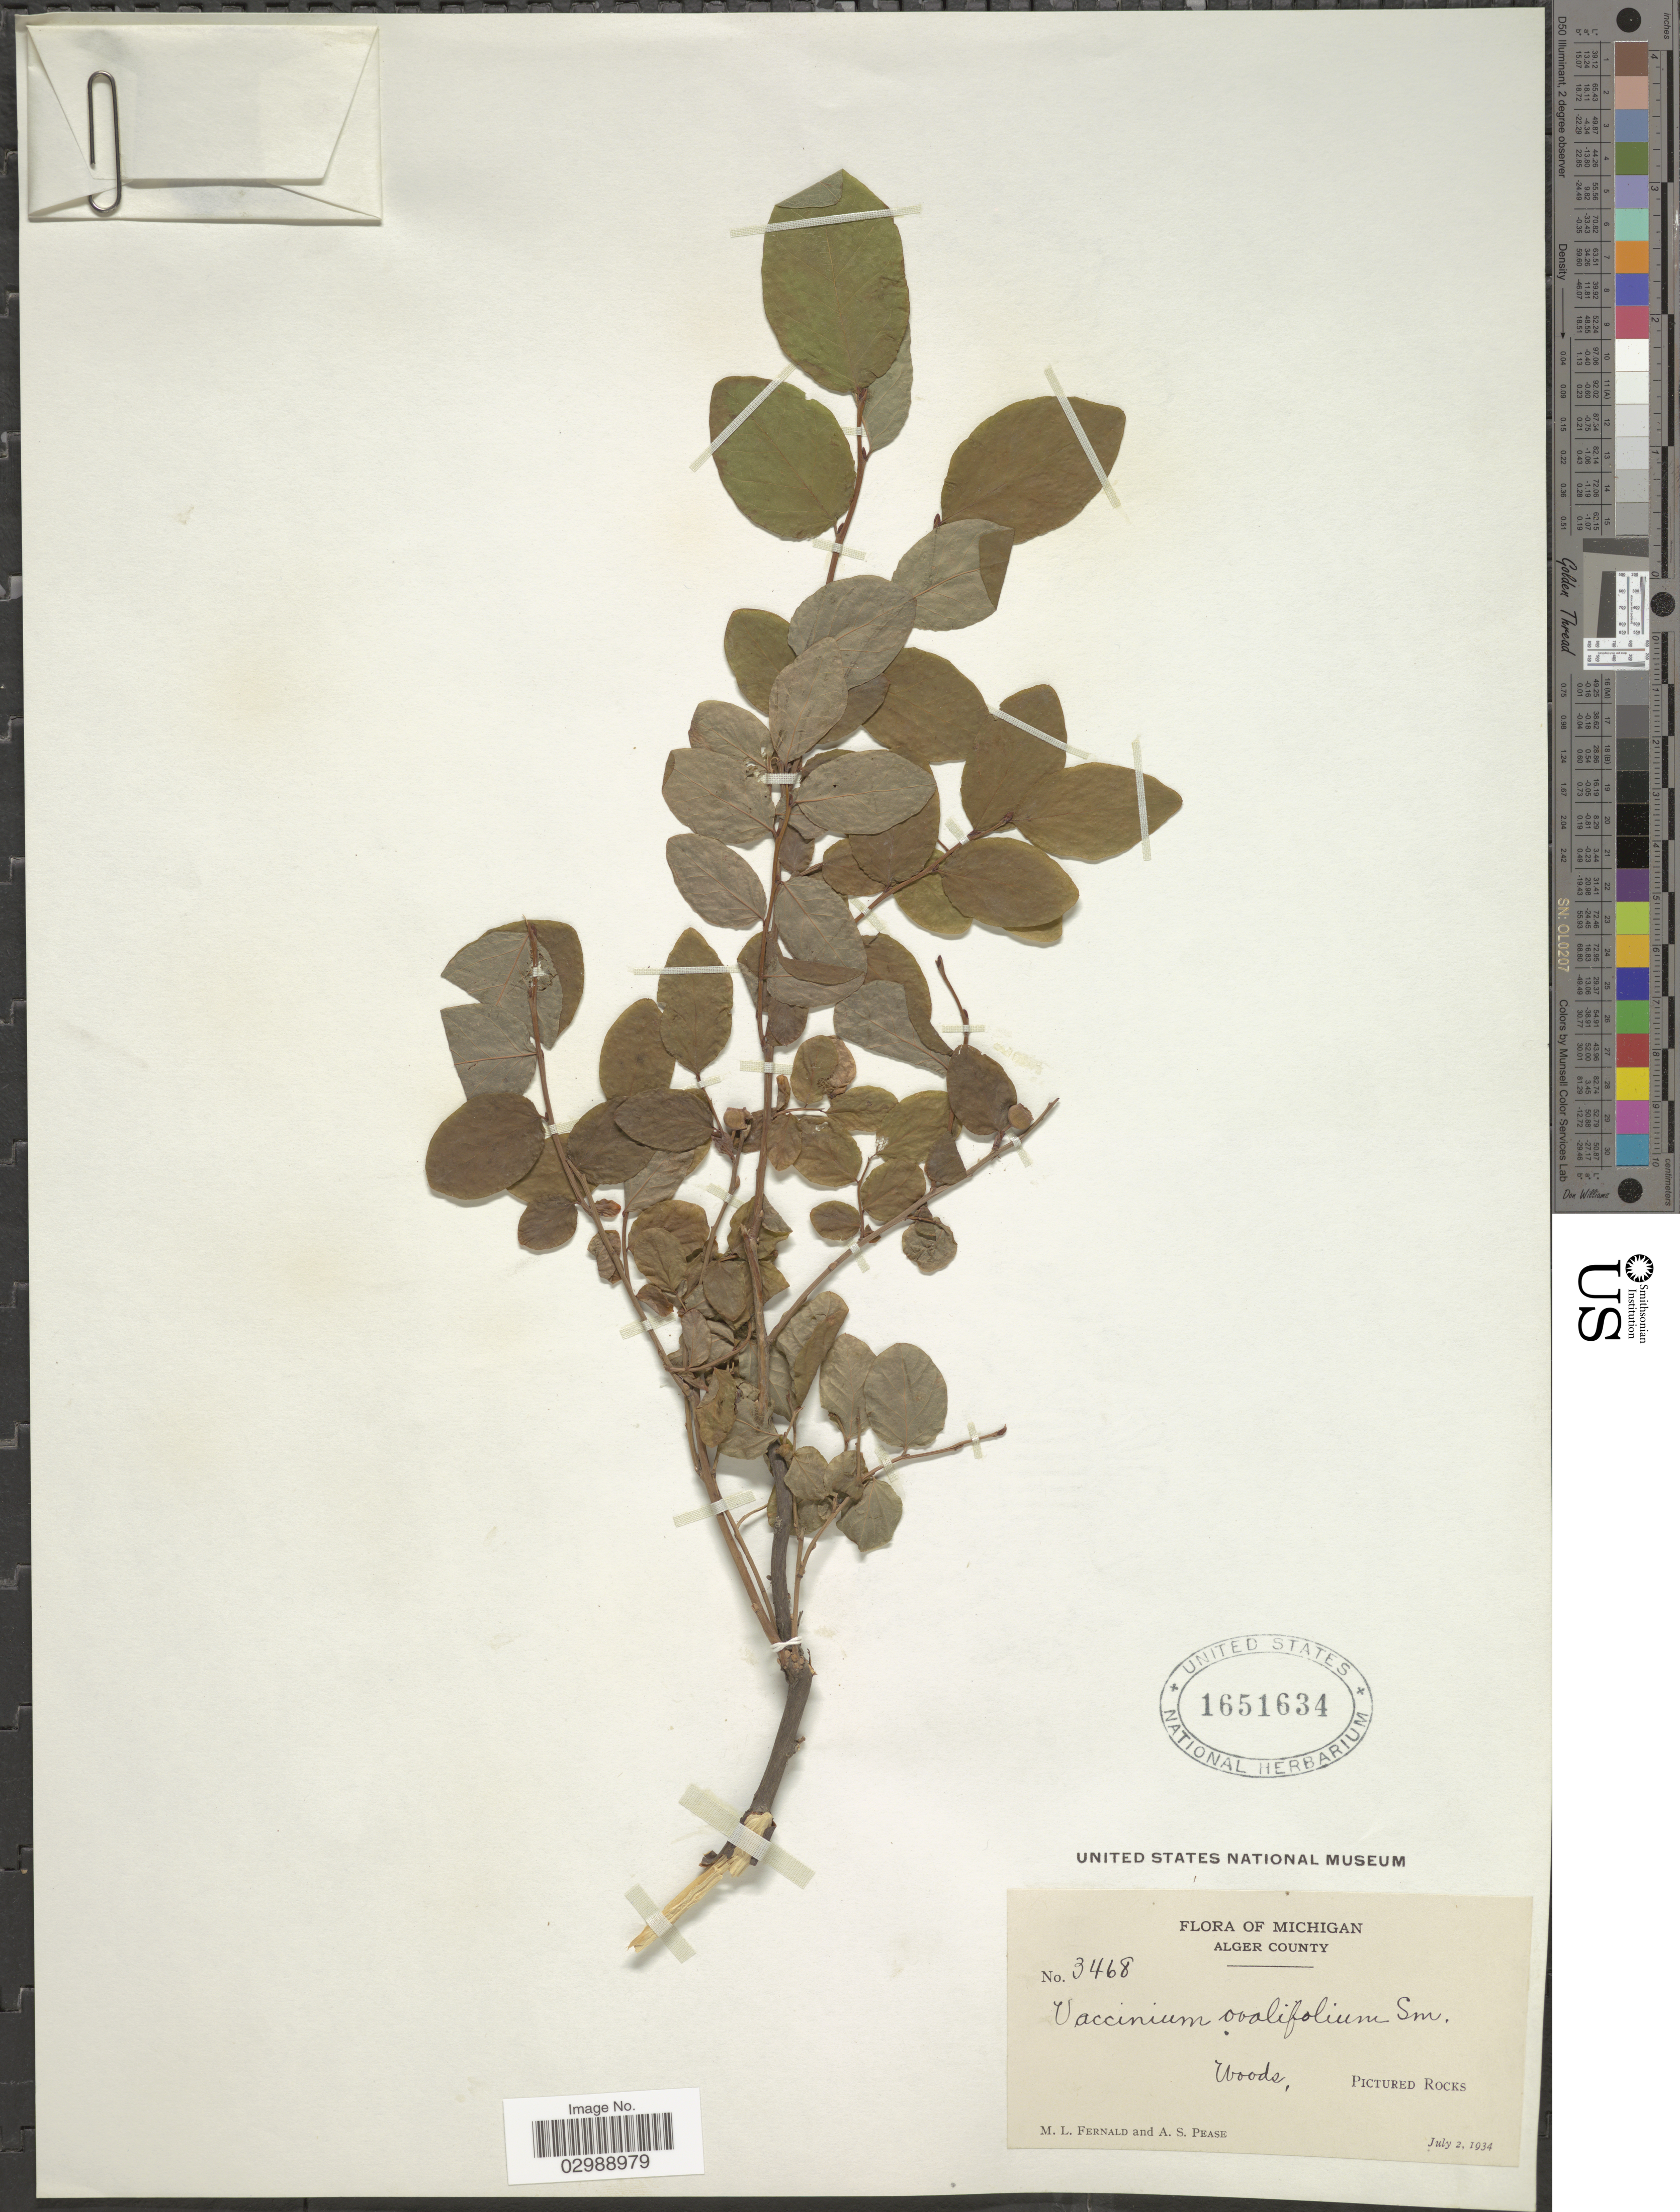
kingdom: Plantae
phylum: Tracheophyta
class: Magnoliopsida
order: Ericales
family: Ericaceae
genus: Vaccinium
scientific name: Vaccinium ovalifolium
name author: Sm.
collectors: M. L. Fernald & A. S. Pease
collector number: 3468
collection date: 1934-07-02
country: United States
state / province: Michigan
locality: Alger County. Pictured Rocks.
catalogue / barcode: US 1651634